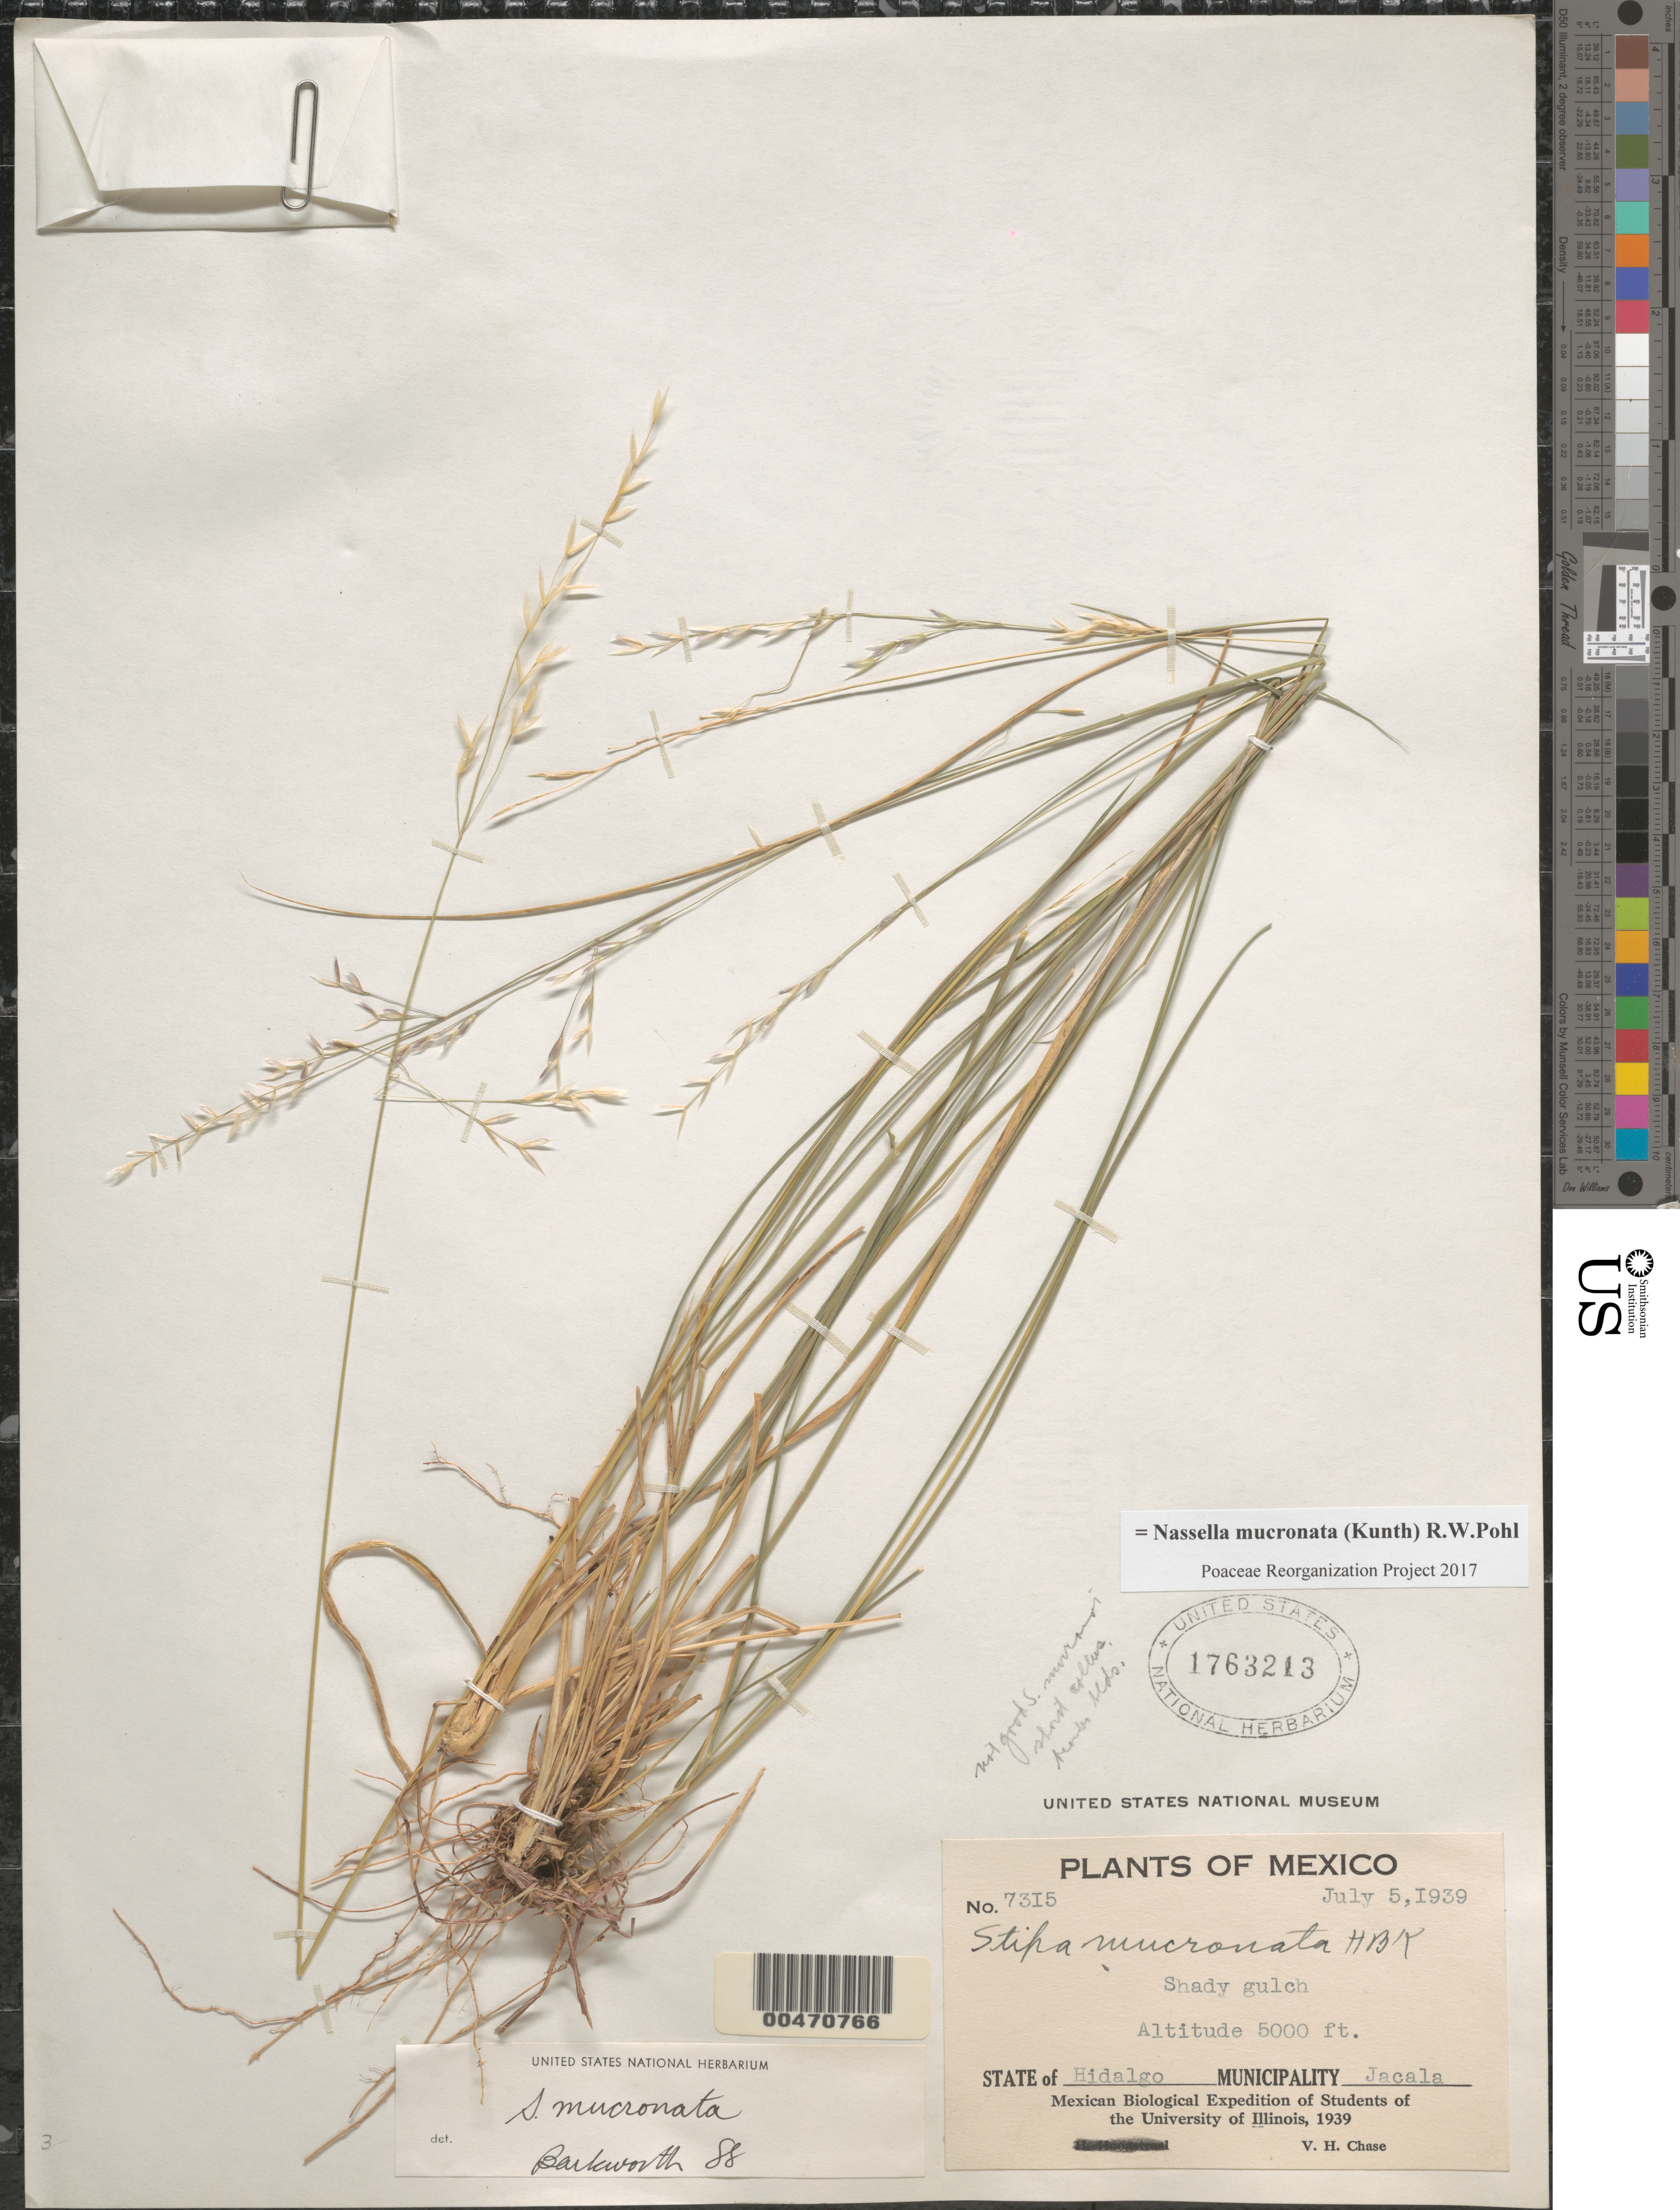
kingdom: Plantae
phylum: Tracheophyta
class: Liliopsida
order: Poales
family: Poaceae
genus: Nassella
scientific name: Nassella mucronata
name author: (Kunth) R.W. Pohl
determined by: Poaceae Reorganization Project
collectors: V. H. Chase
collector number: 7315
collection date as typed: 5 Jul 1939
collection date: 1939-07-05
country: Mexico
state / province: Hidalgo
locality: Mun of Jacala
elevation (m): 1524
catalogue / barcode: US 1763213